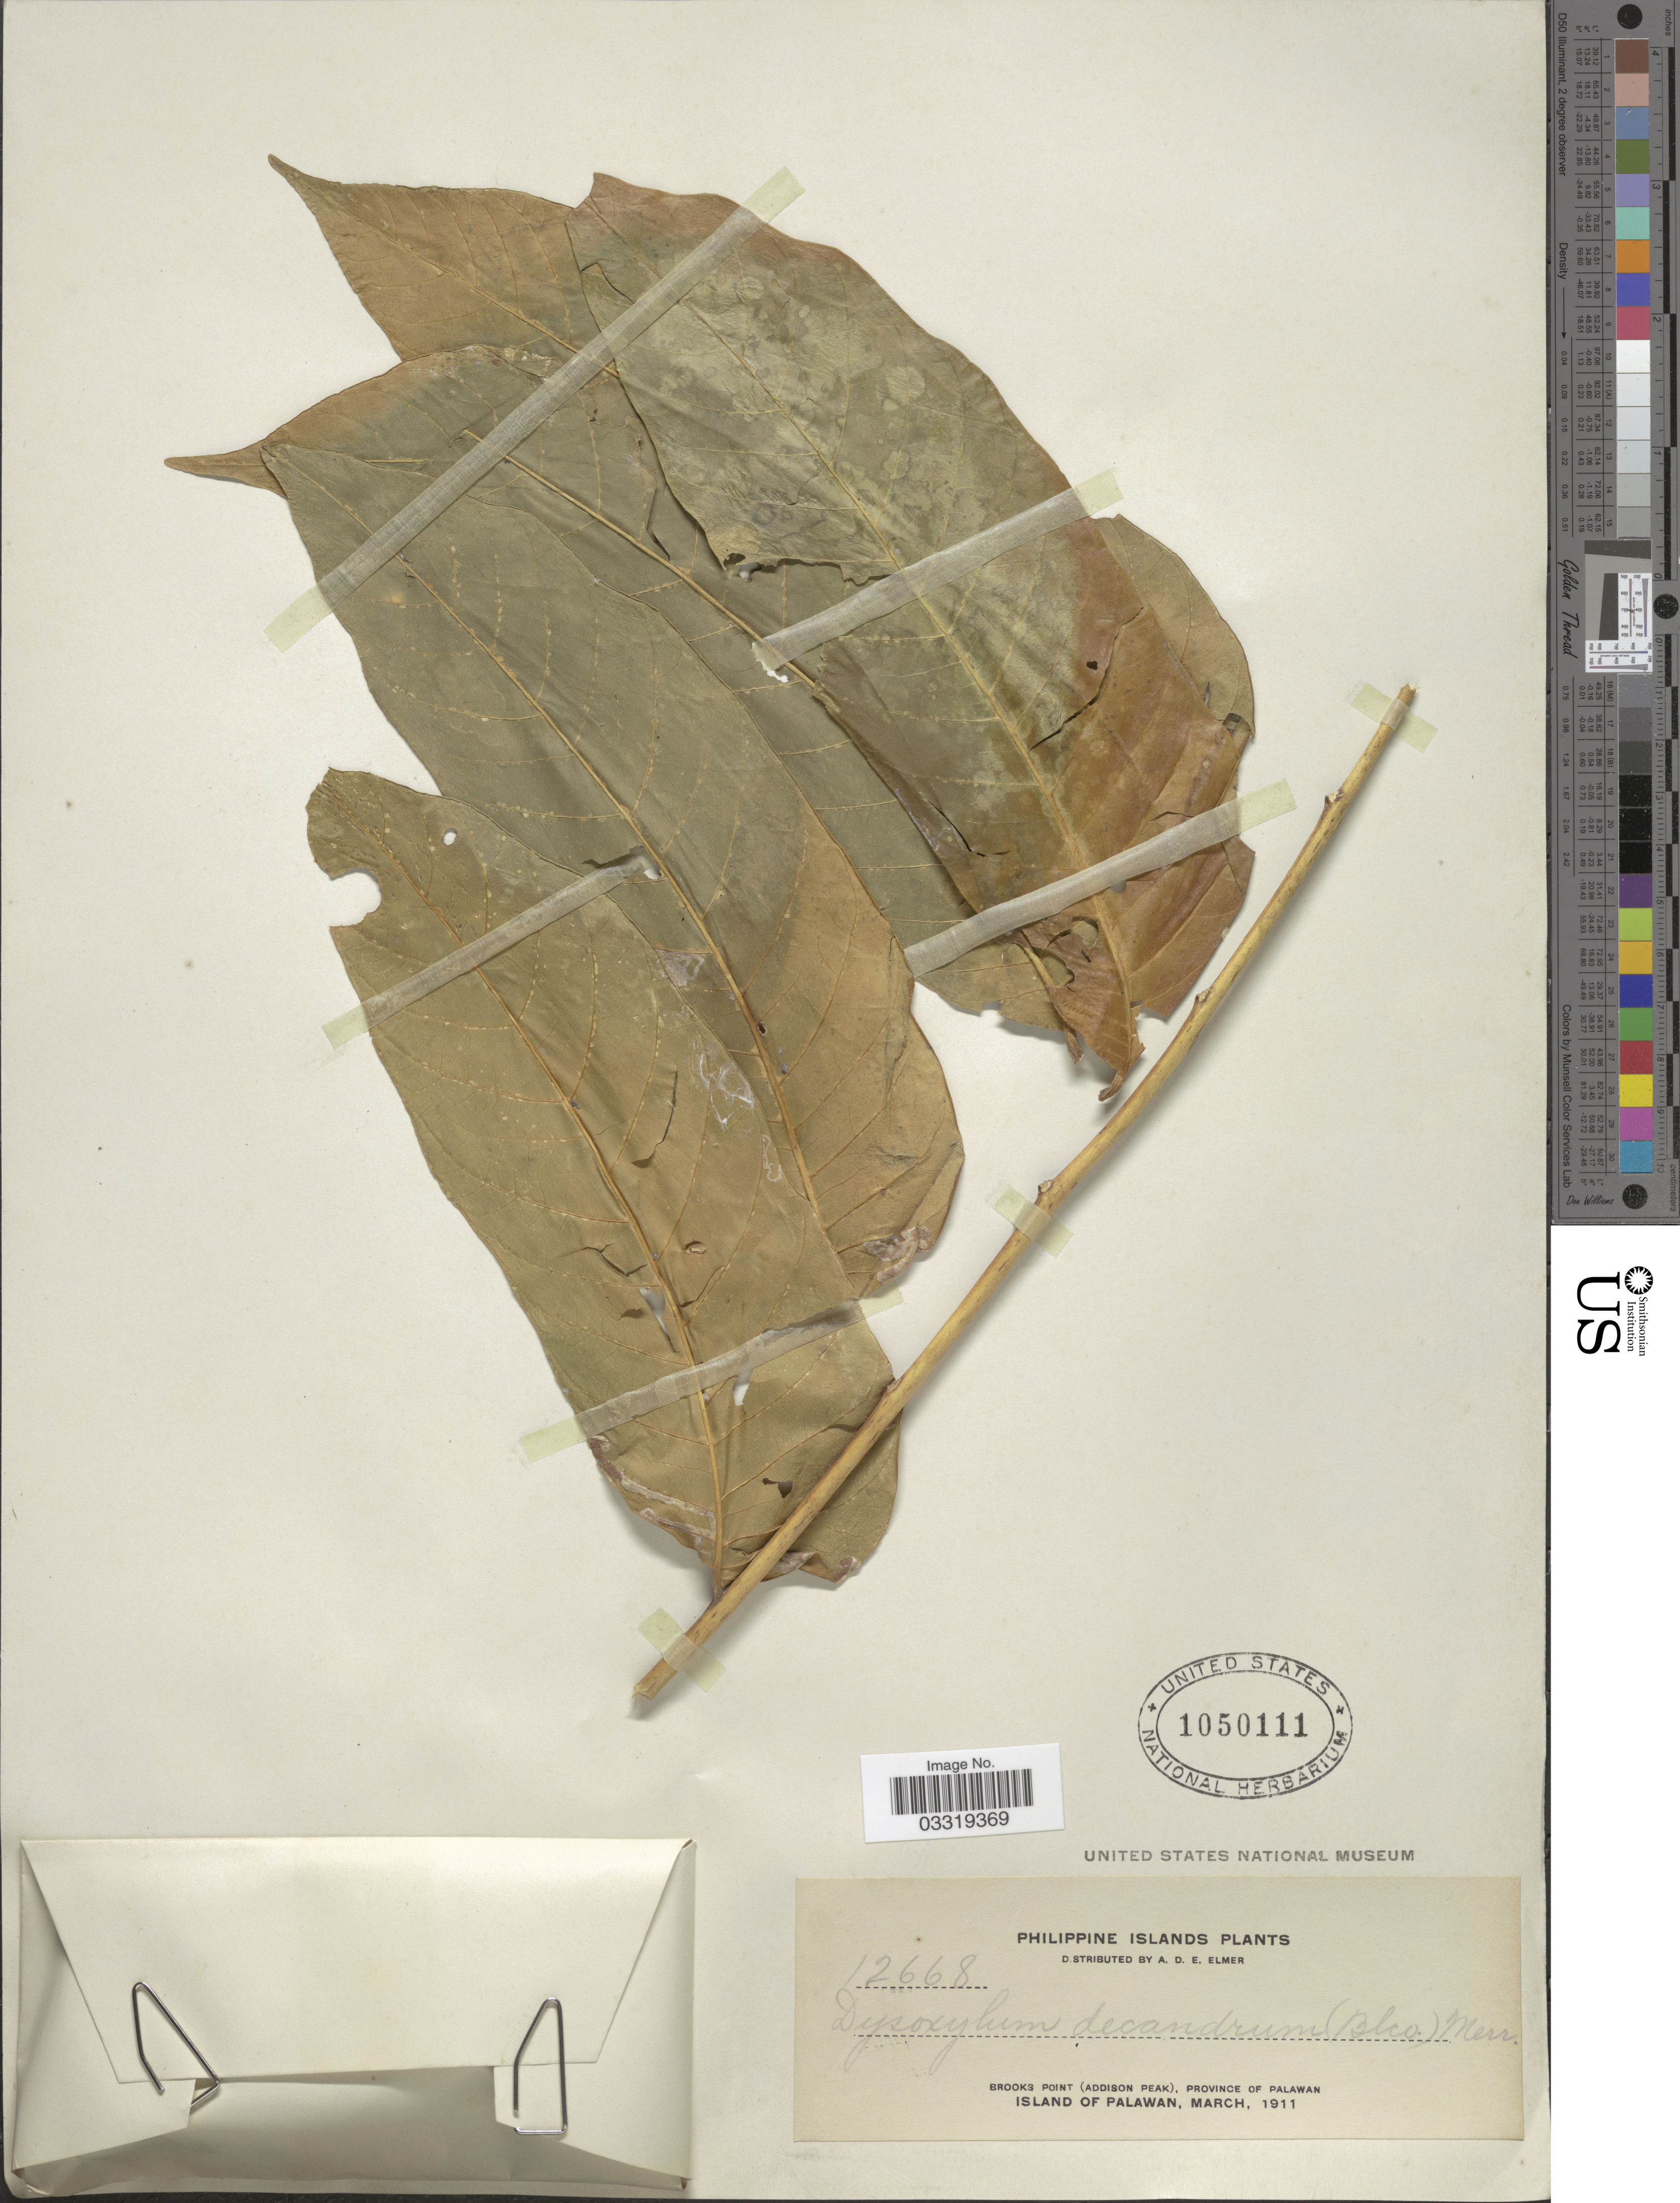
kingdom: Plantae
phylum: Tracheophyta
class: Magnoliopsida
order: Sapindales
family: Meliaceae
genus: Didymocheton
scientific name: Didymocheton gaudichaudianus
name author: A. Juss.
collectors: A. D. E. Elmer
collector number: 12668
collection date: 1911-03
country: Philippines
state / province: Mimaropa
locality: Brooks Point (Addison Peak), Province of Palawan, Island of Palawan.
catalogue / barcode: US 1050111